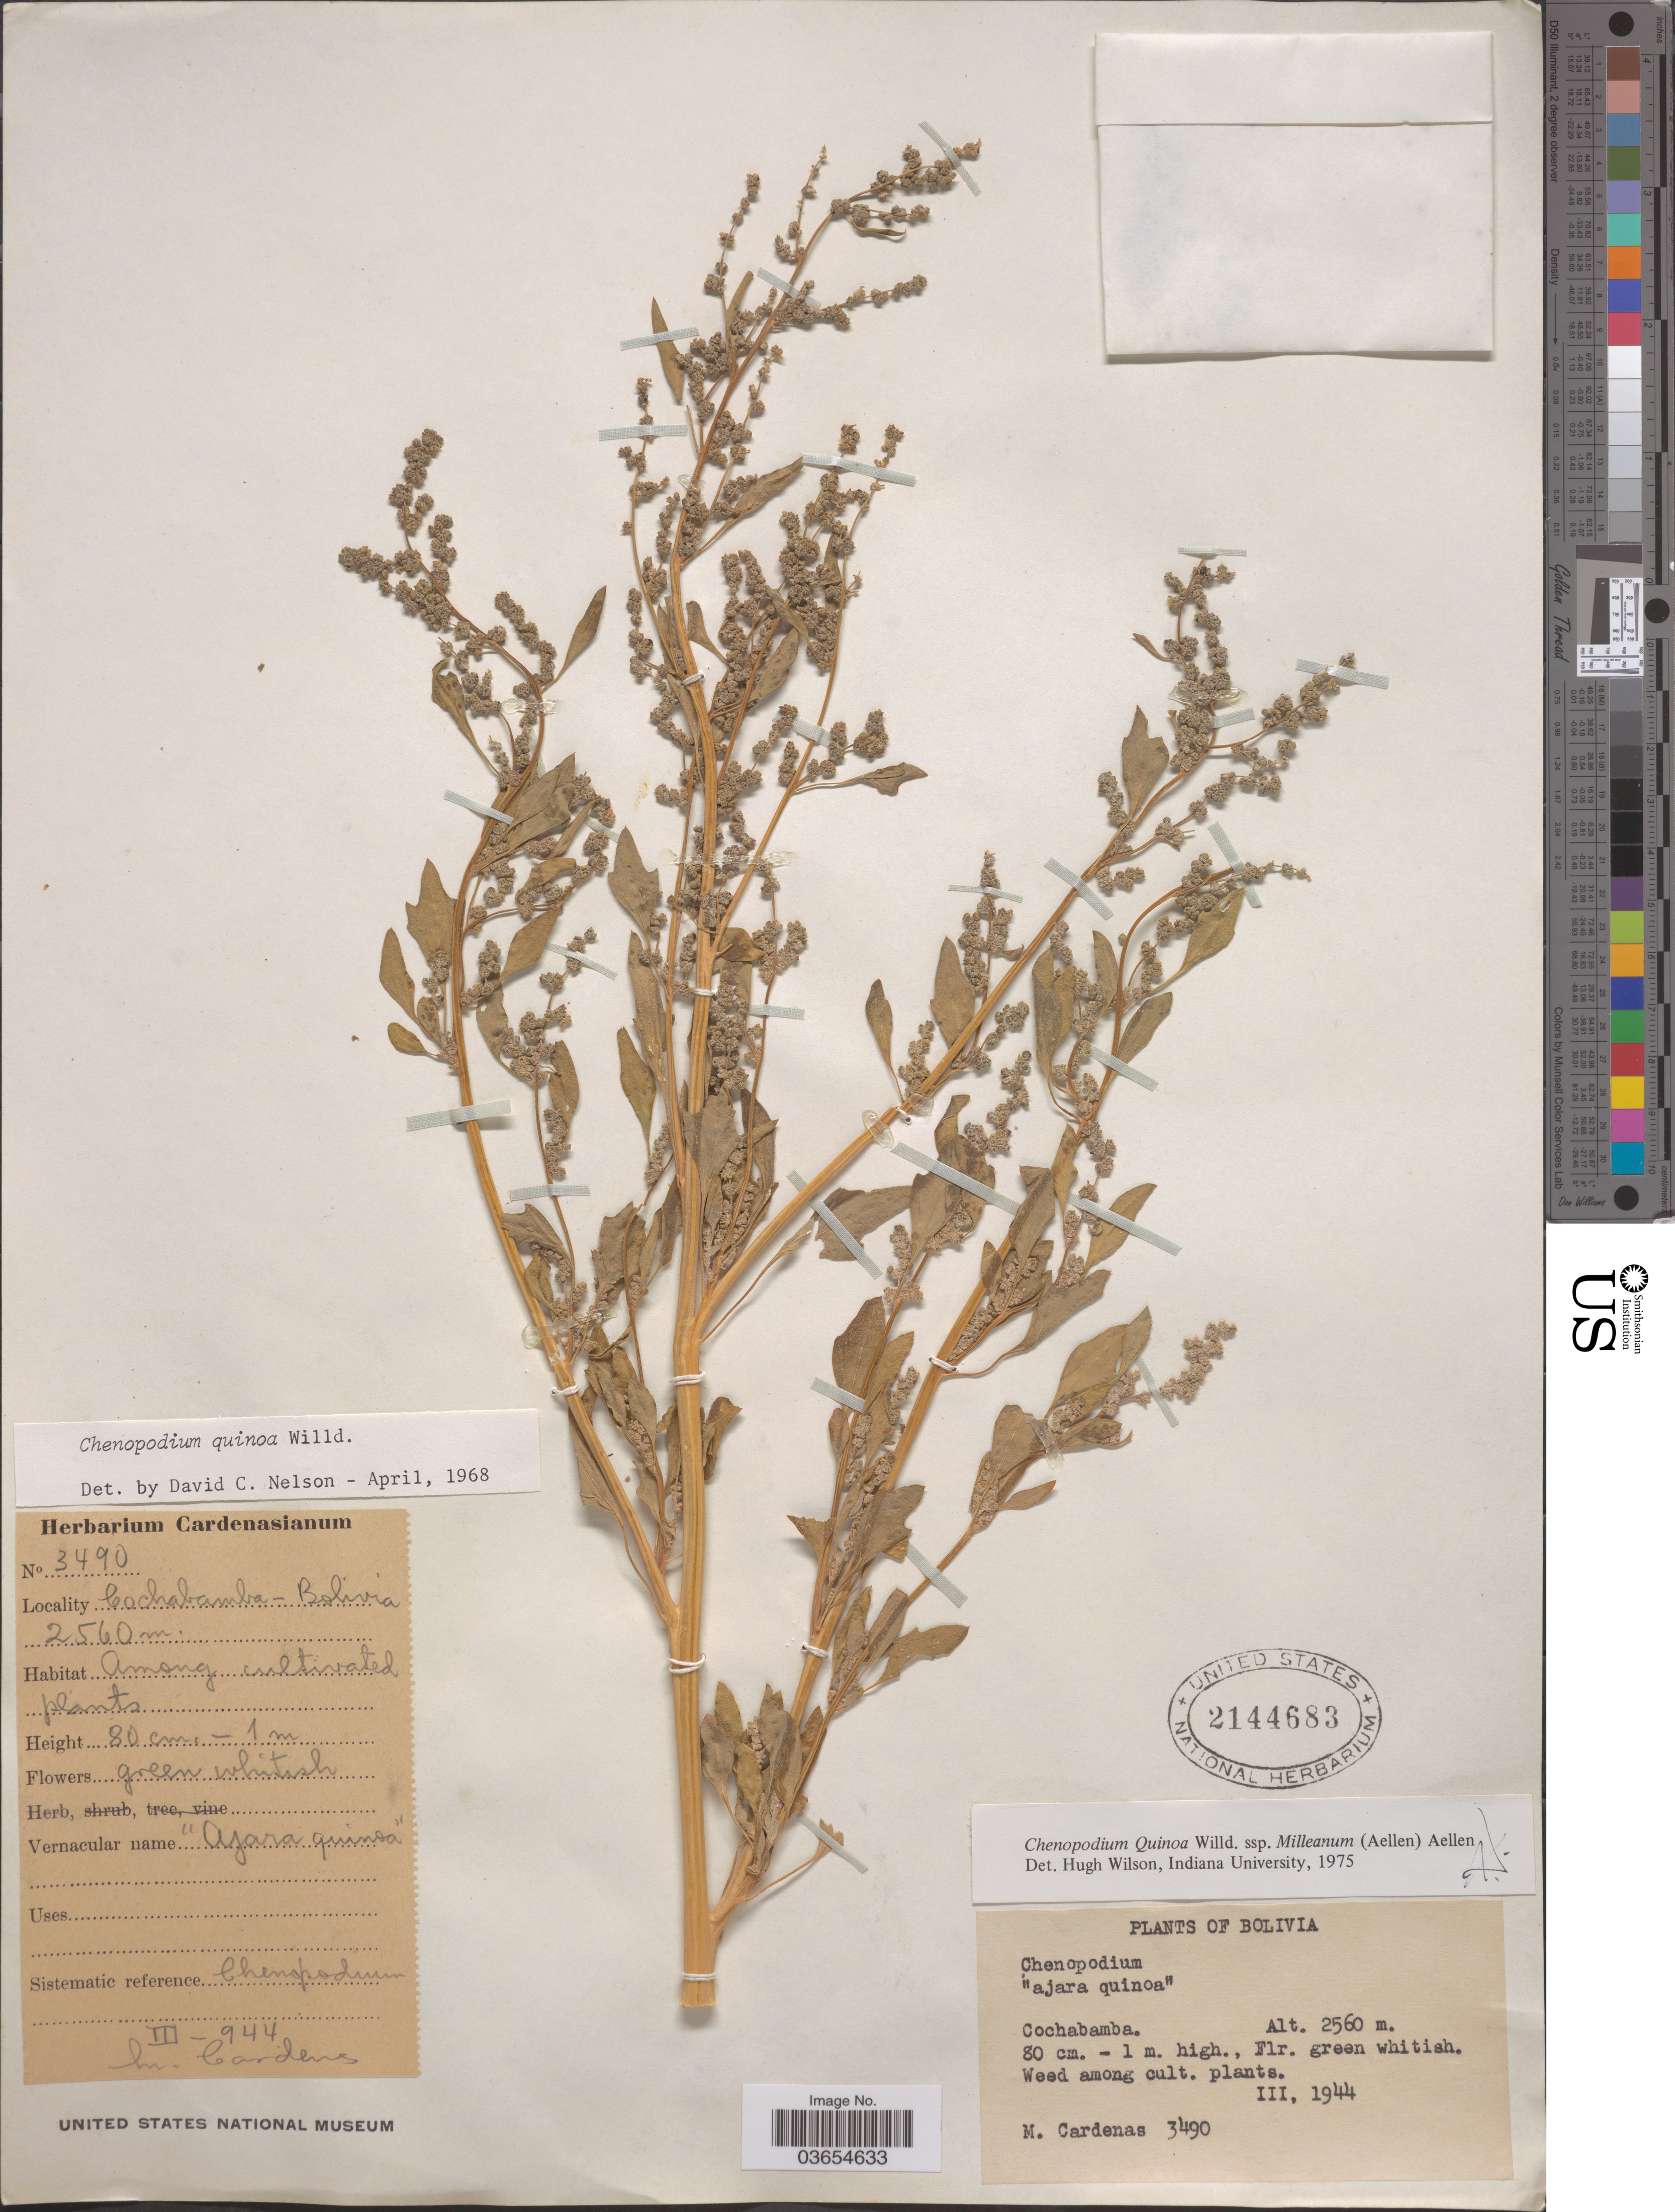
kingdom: Plantae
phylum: Tracheophyta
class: Magnoliopsida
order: Caryophyllales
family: Amaranthaceae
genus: Chenopodium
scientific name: Chenopodium quinoa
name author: Willd.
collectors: M. Cárdenas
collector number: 3490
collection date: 1944-03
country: Bolivia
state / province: Cochabamba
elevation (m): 2560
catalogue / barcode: US 2144683